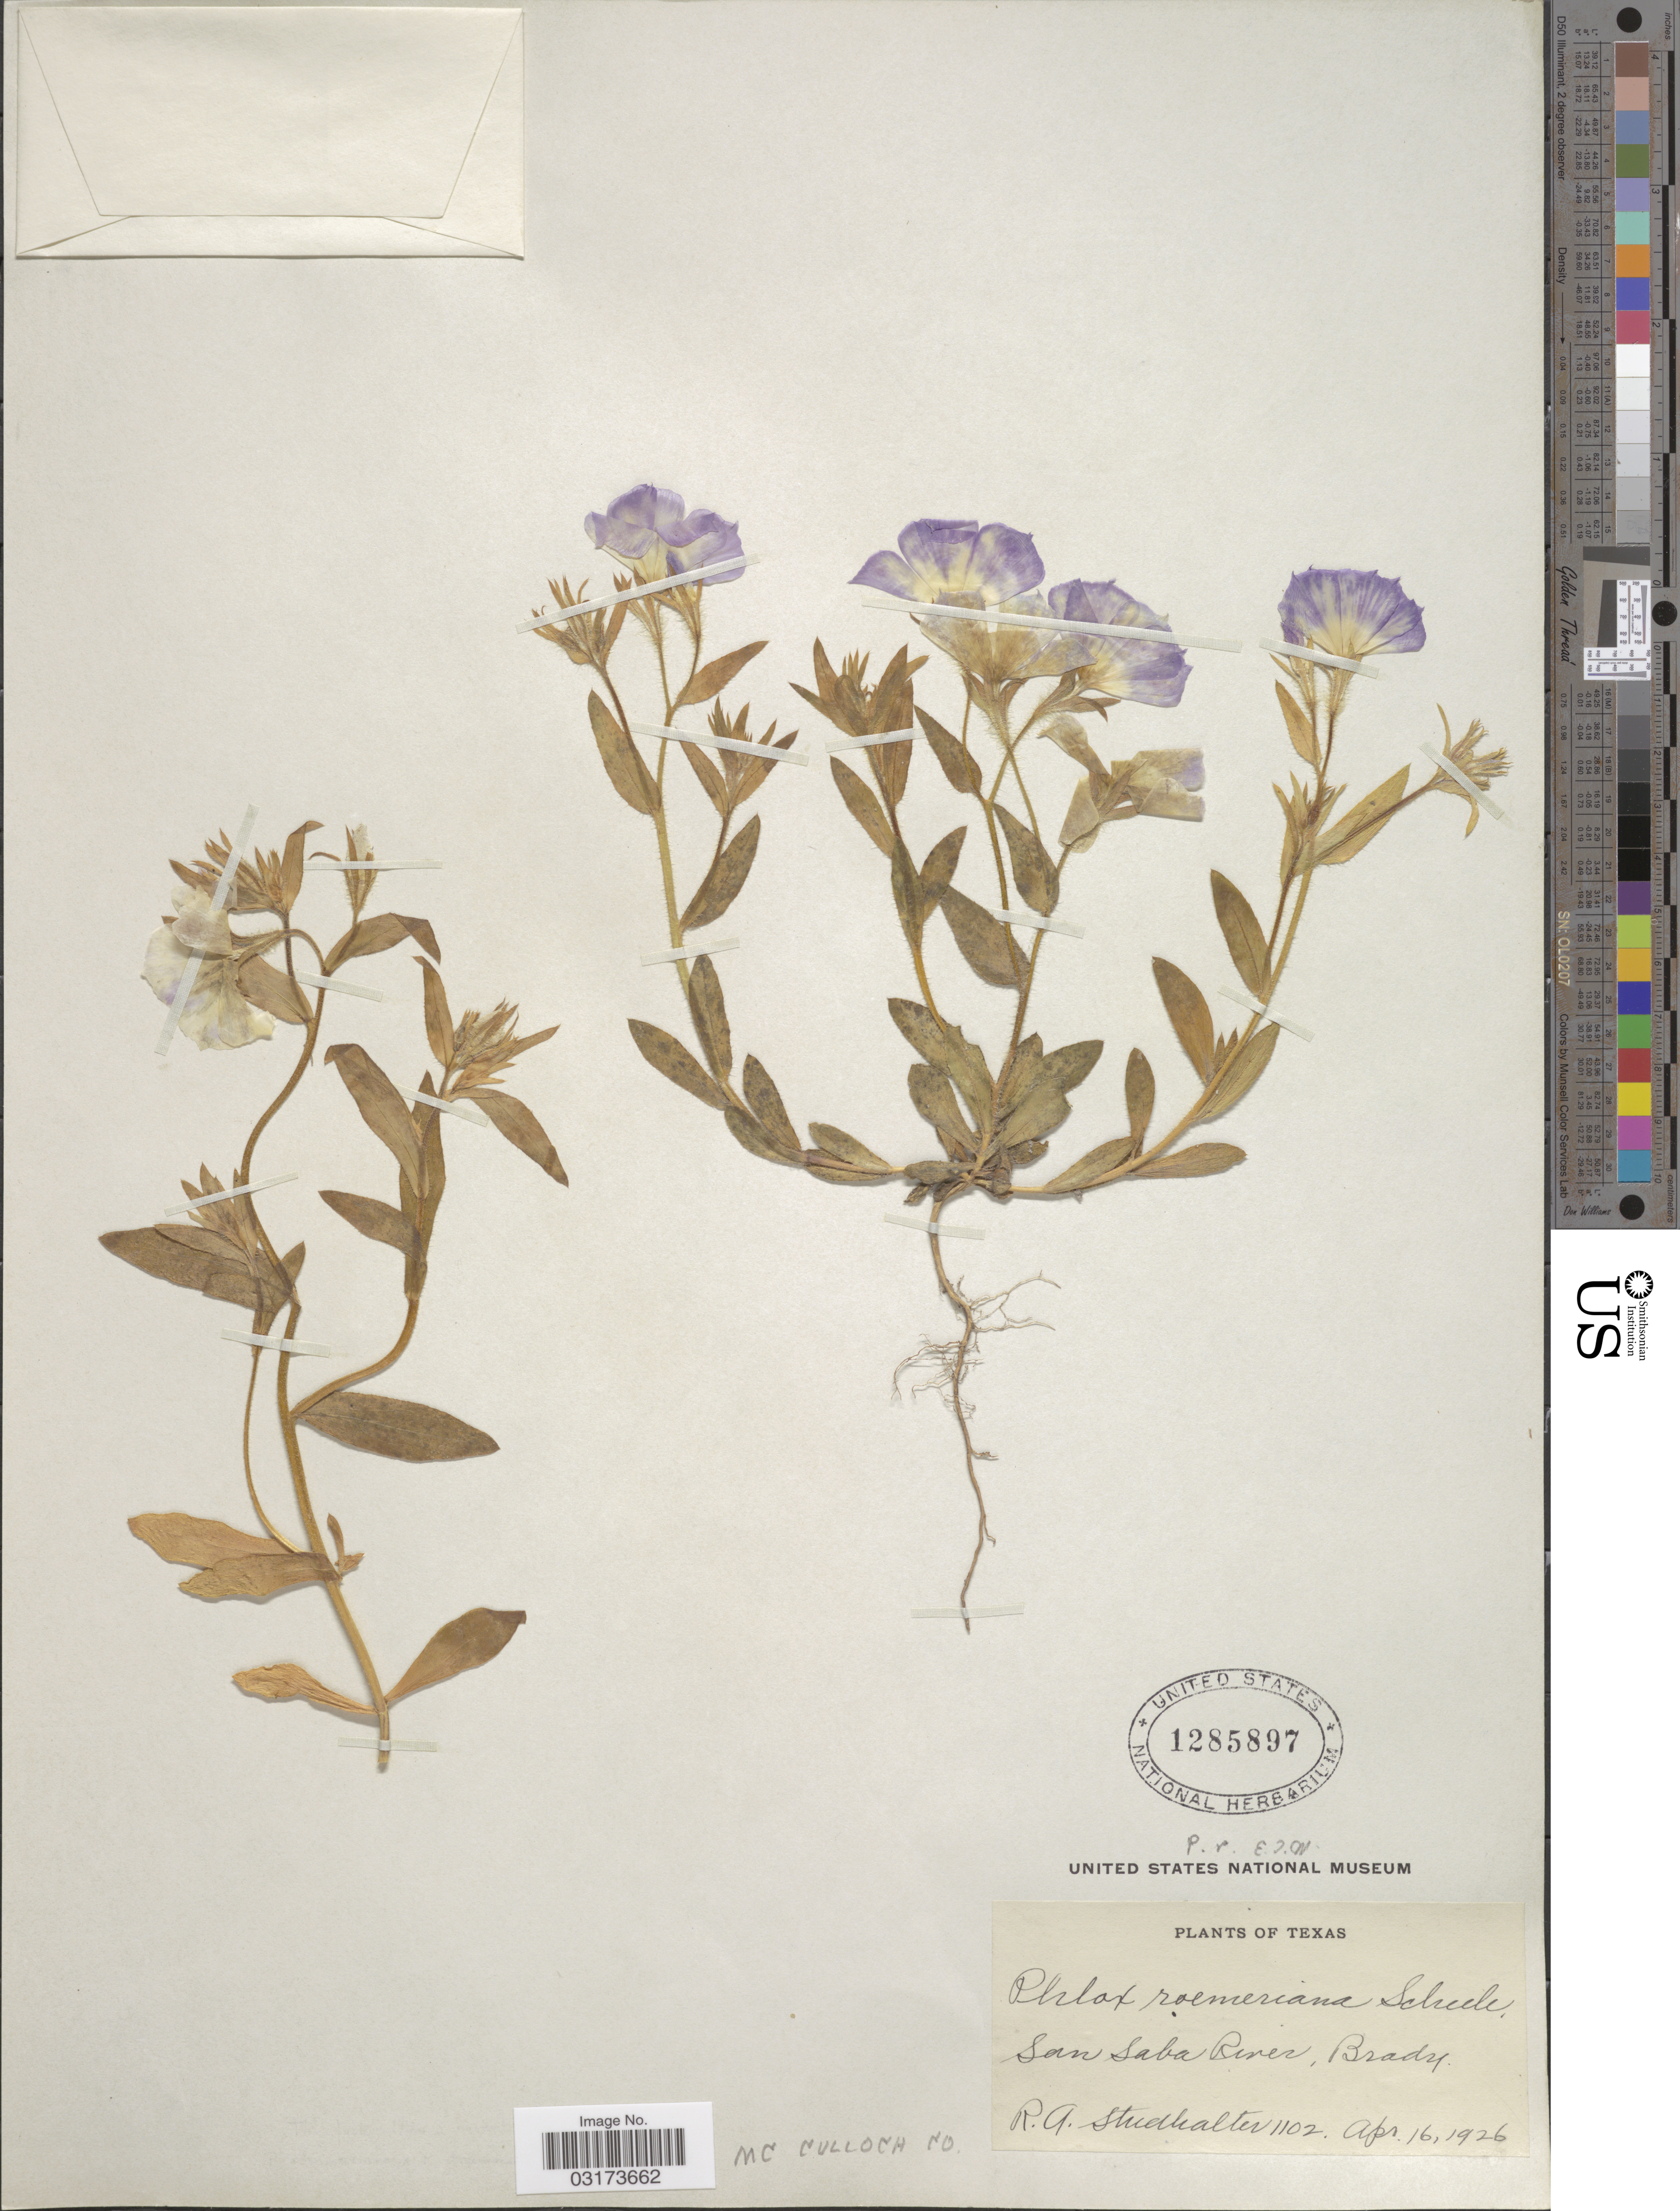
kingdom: Plantae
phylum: Tracheophyta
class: Magnoliopsida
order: Ericales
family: Polemoniaceae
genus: Phlox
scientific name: Phlox roemeriana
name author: Scheele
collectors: R. Studhalter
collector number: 1102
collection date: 1926-04-16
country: United States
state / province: Texas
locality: San Saba River, Brady. Mc Culloch Co.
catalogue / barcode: US 1285897